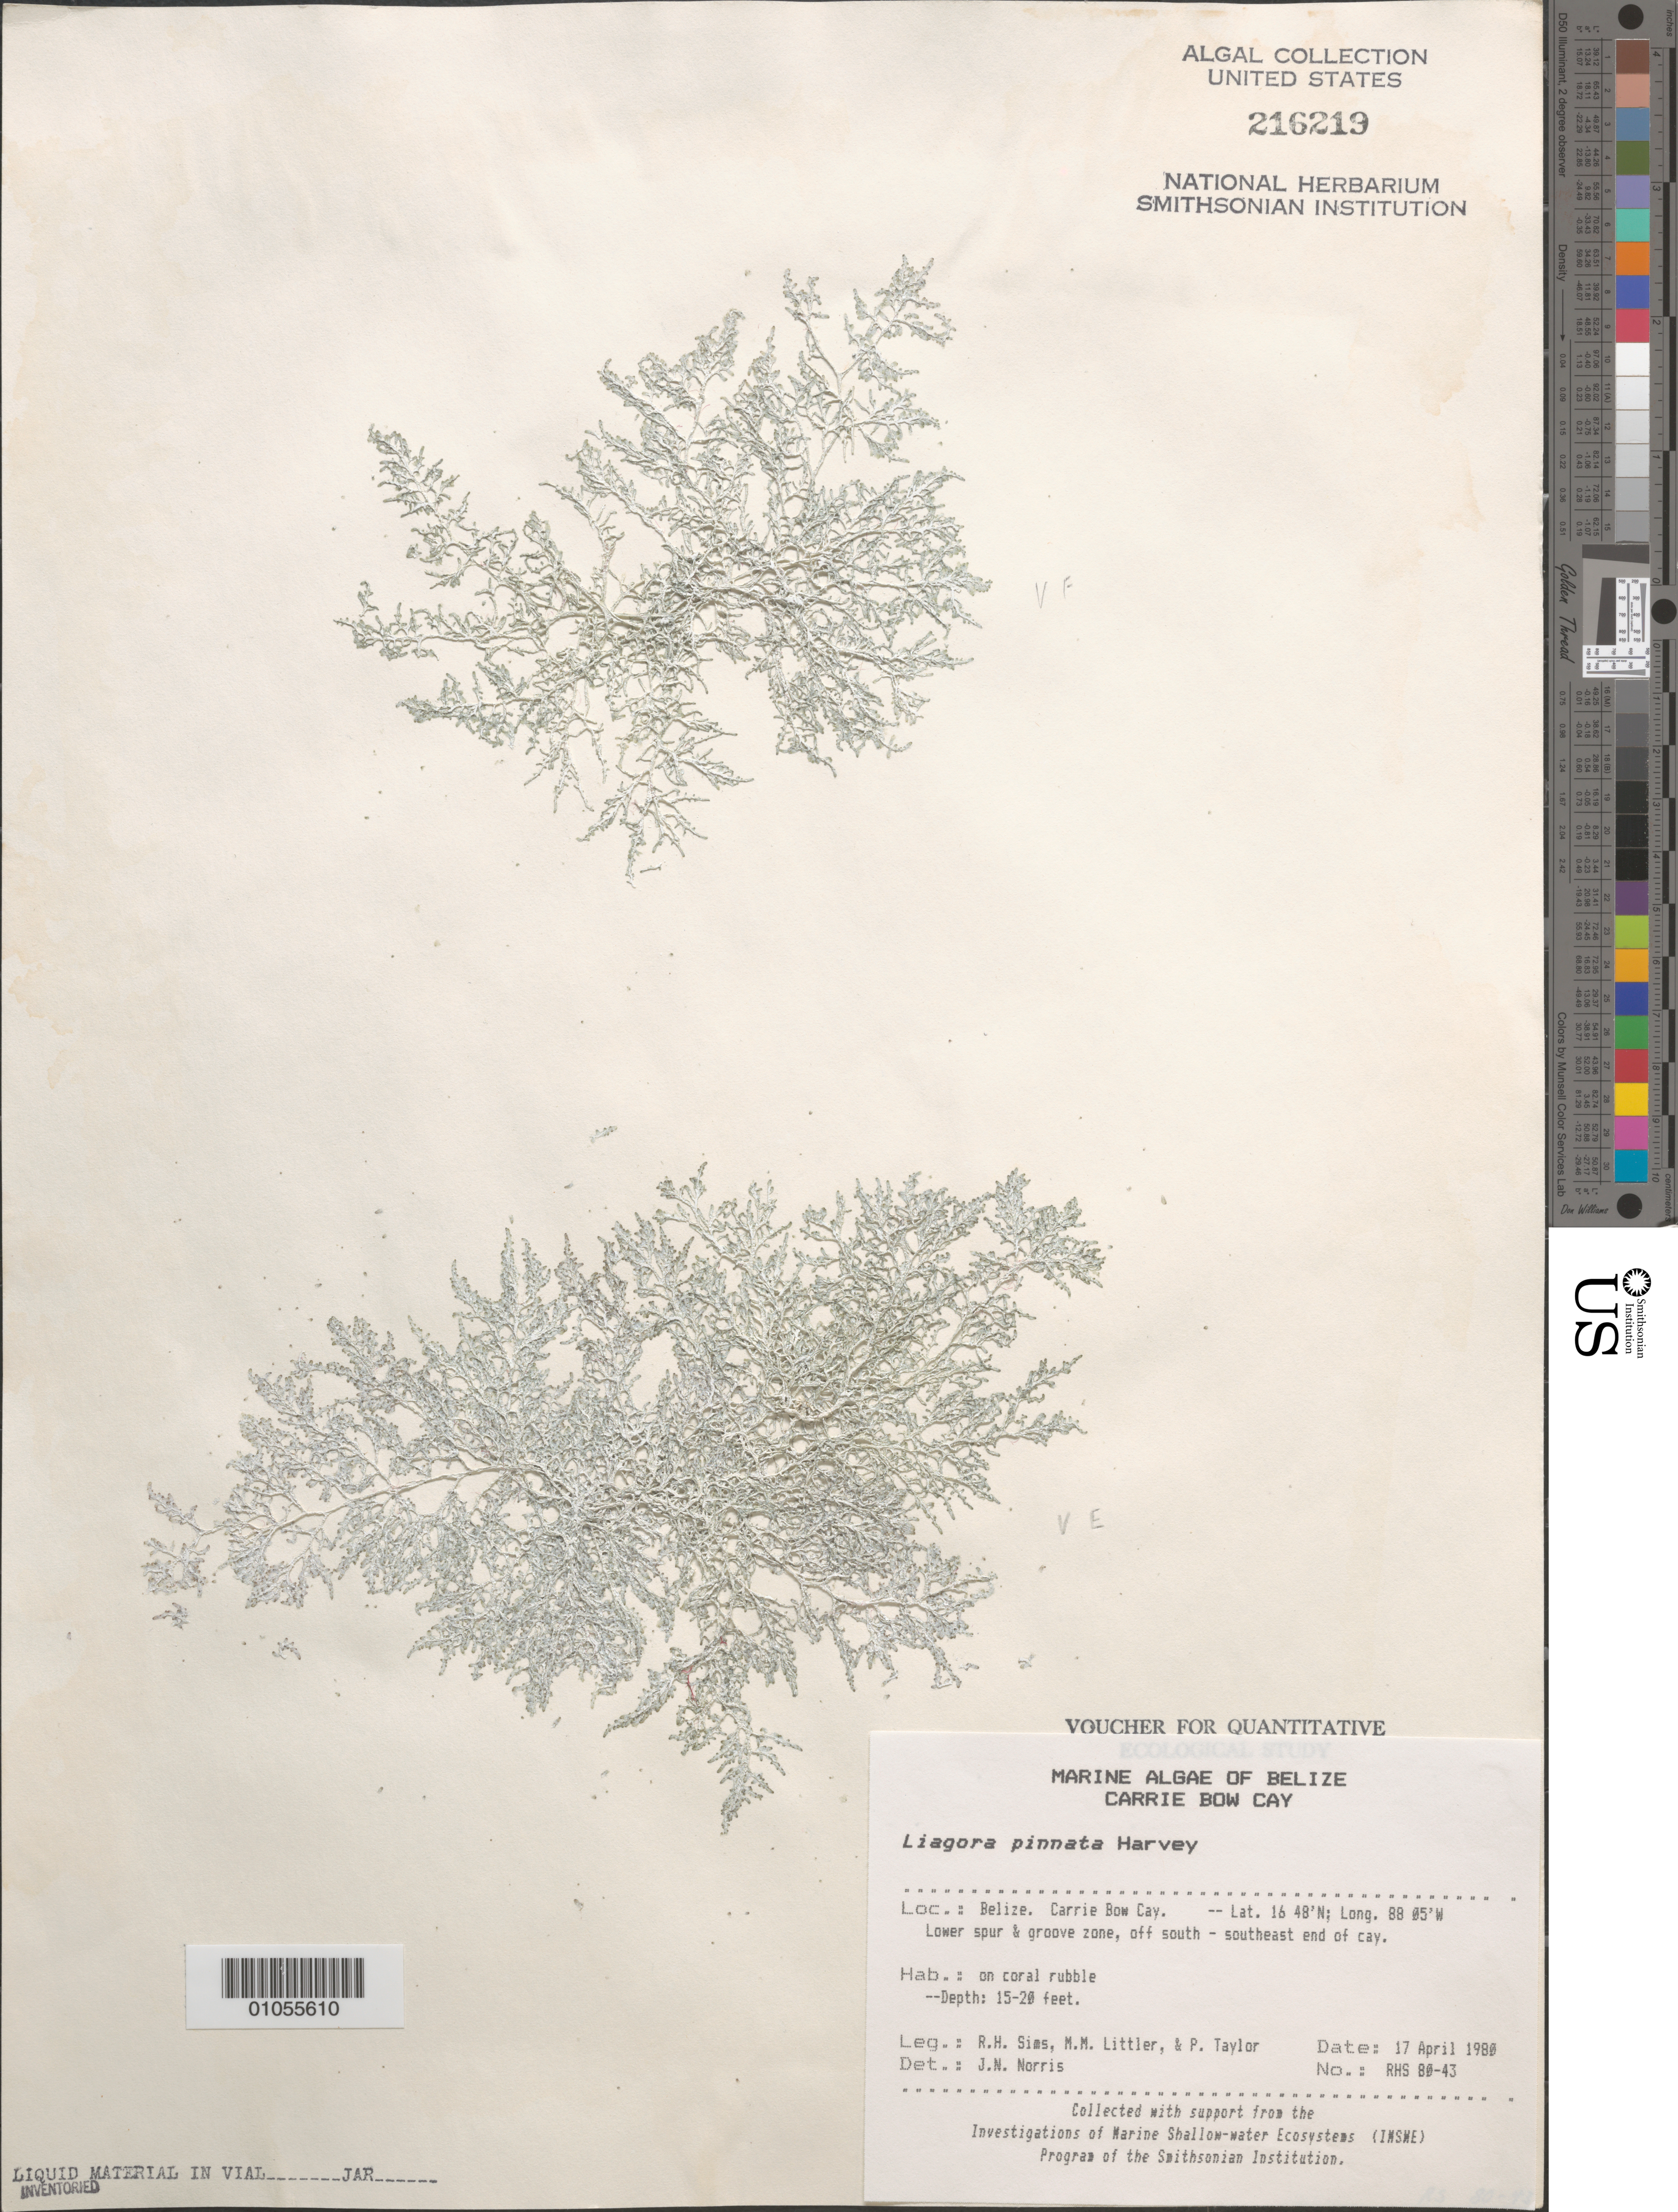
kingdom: Plantae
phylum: Rhodophyta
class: Florideophyceae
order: Nemaliales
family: Liagoraceae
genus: Liagora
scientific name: Liagora pinnata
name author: Harv.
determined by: Norris, James N.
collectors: R. H. Sims, M. M. Littler & P. R. Taylor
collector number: RHS 80-43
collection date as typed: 17 Apr 1980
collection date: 1980-04-17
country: Belize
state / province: Stann Creek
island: Carrie Bow Cay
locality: Lower spur and groove zone, off south southeast end of the cay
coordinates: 16 48'N, 88 05'W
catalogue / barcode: US 216219